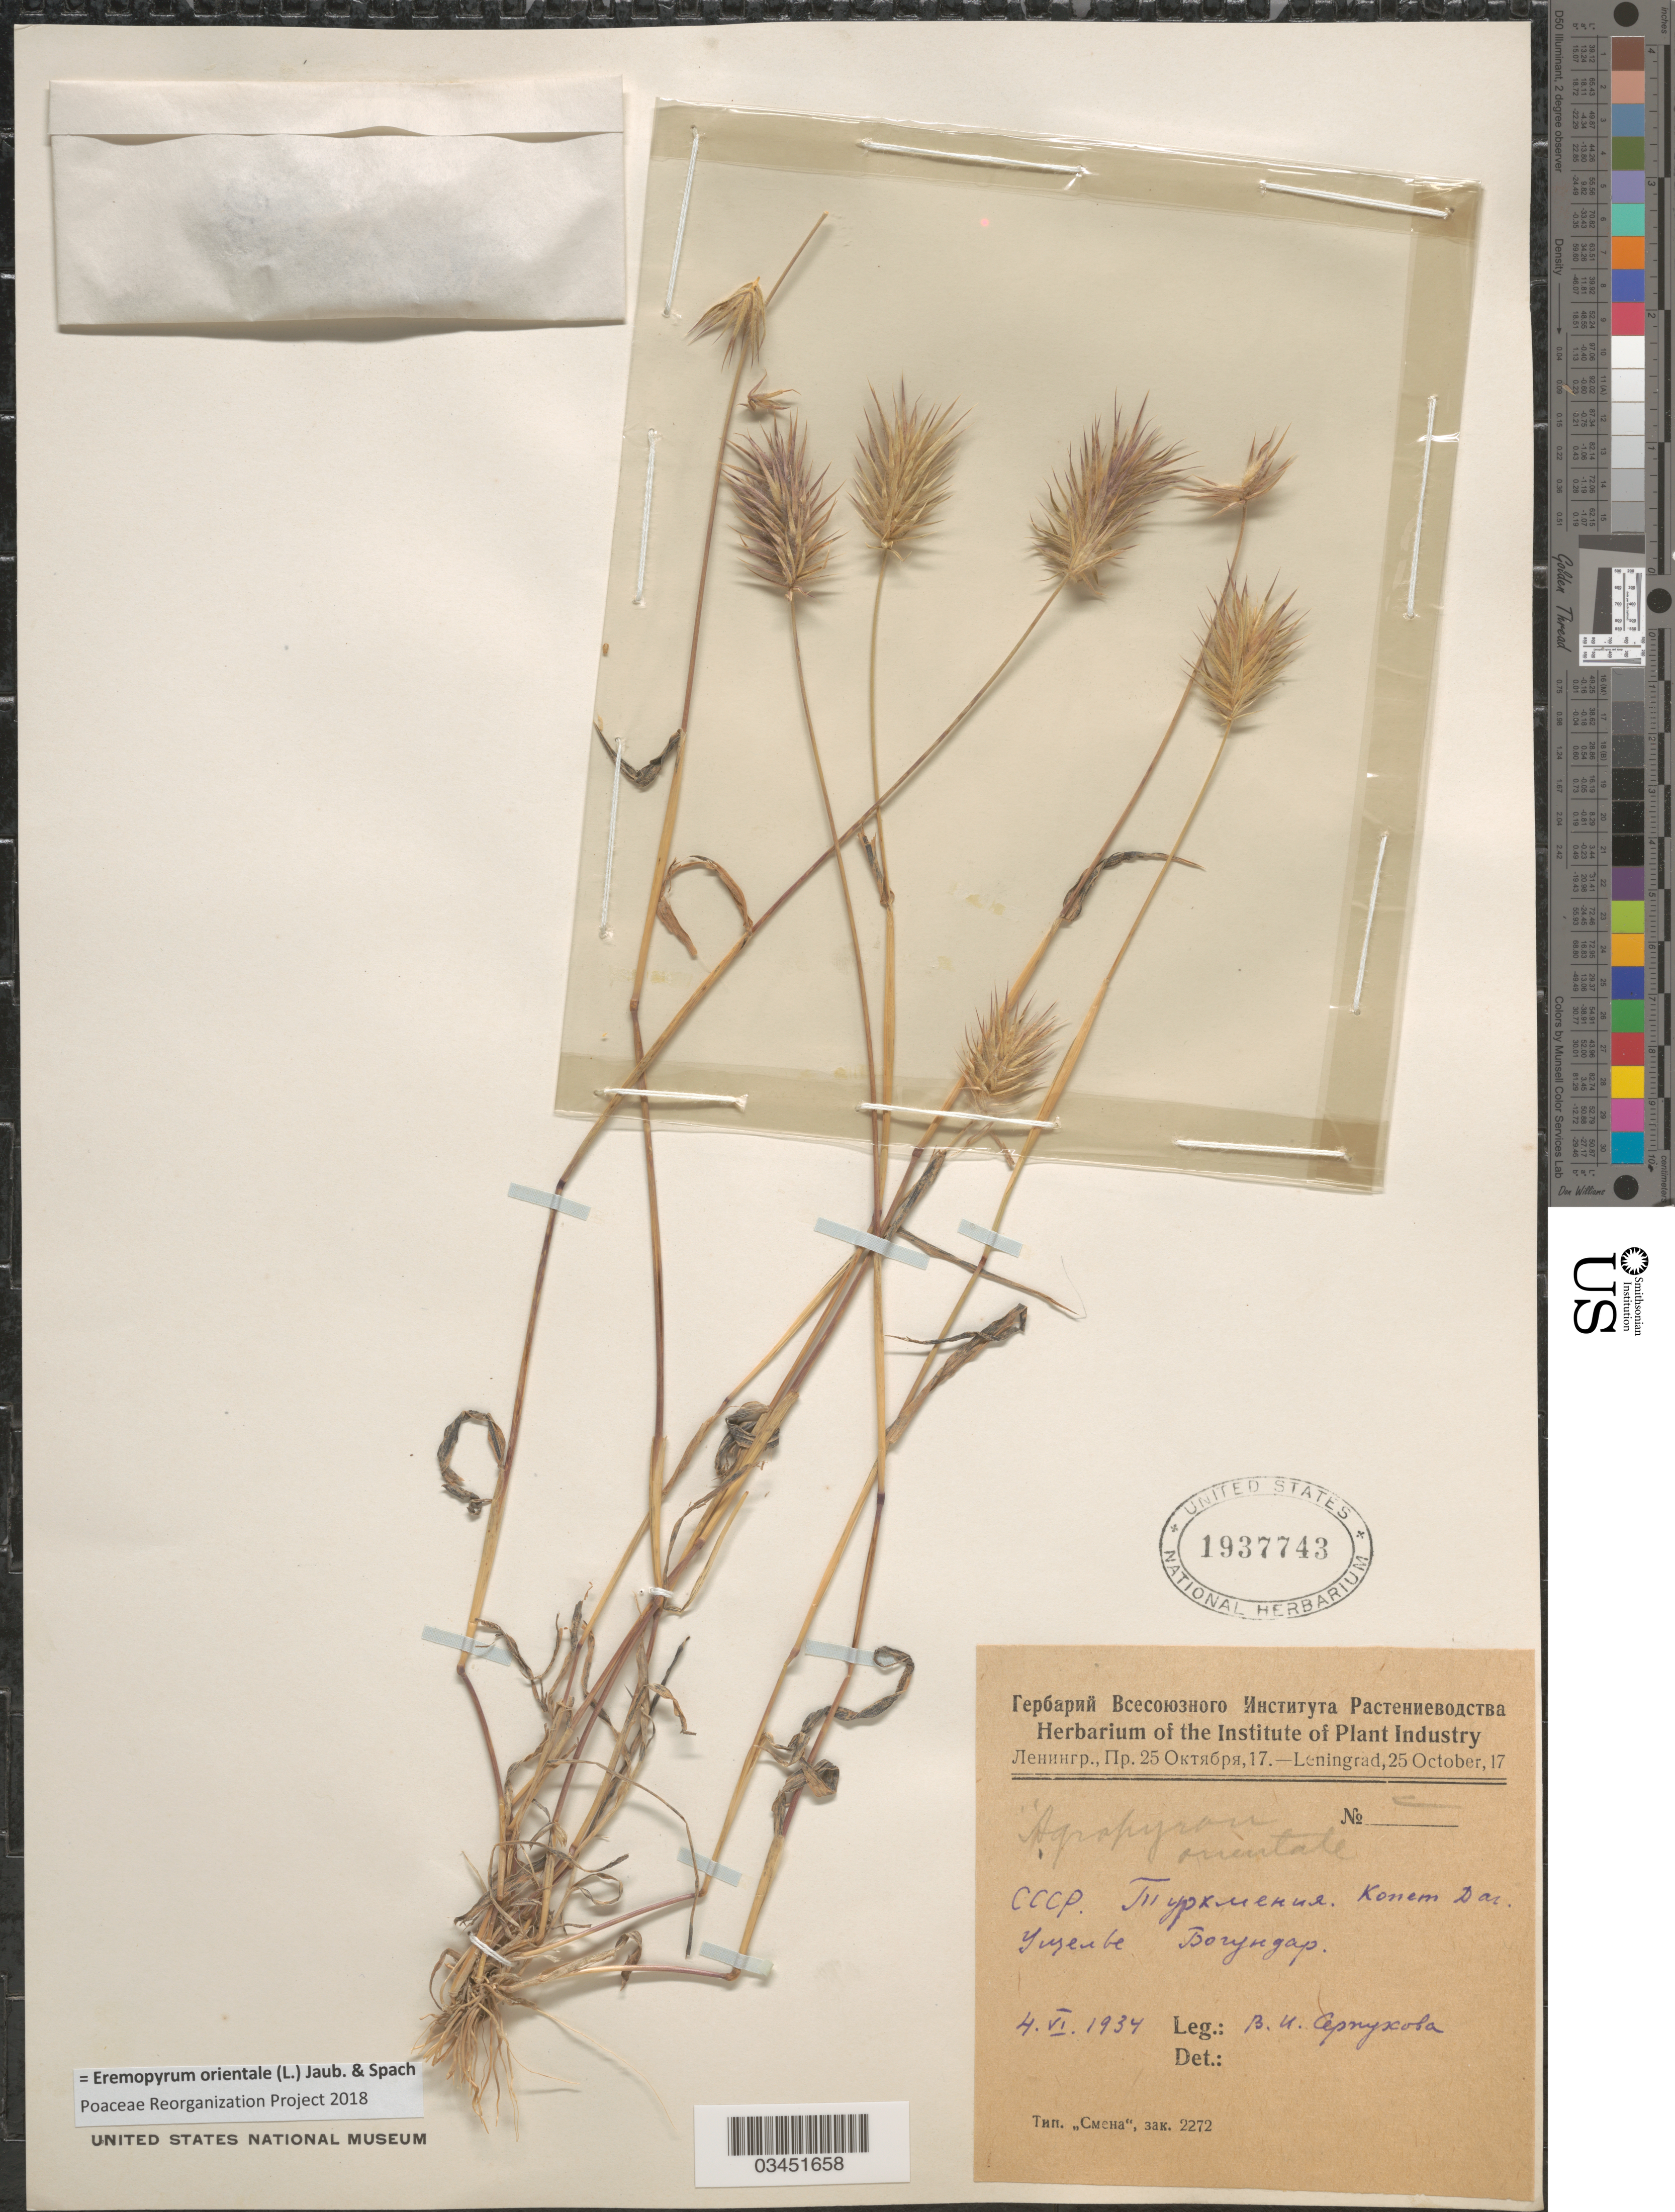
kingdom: Plantae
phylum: Tracheophyta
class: Liliopsida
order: Poales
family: Poaceae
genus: Eremopyrum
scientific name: Eremopyrum orientale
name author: (L.) Jaub. & Spach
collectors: V. Serpukhova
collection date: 1934-06-04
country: Turkmenistan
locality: Kopet Dag Mts, Bogundar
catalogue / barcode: US 1937743